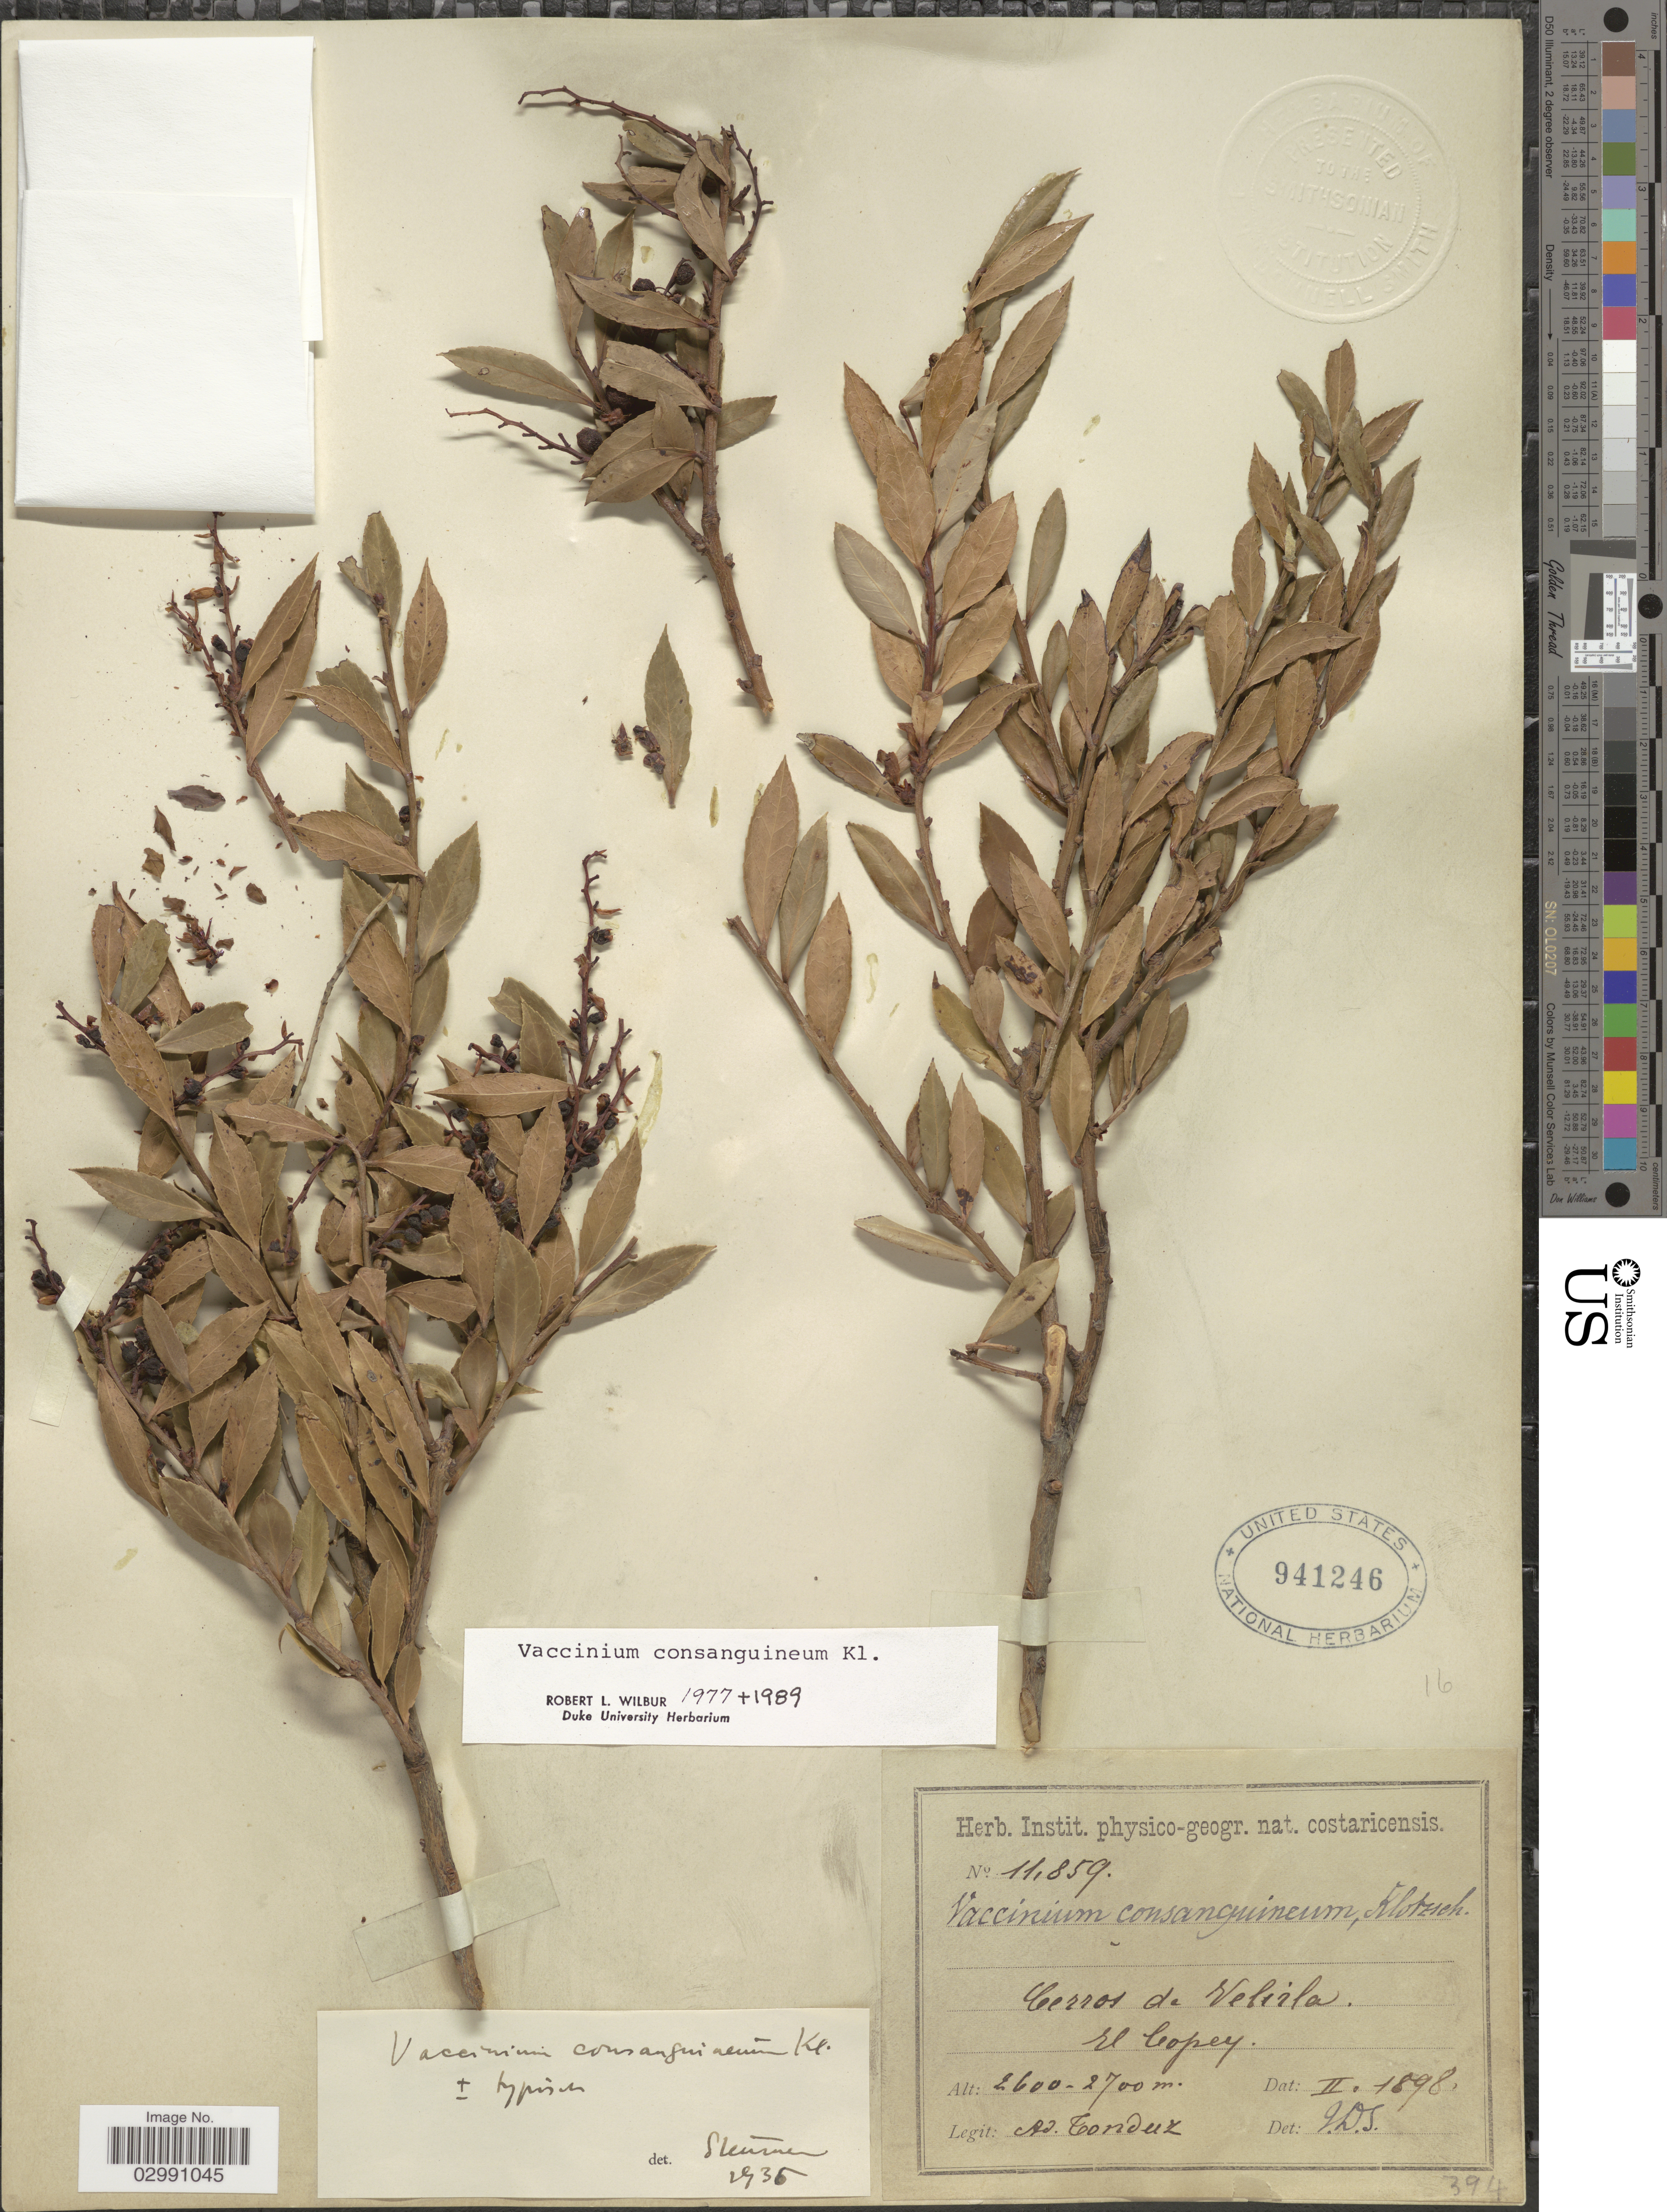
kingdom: Plantae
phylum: Tracheophyta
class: Magnoliopsida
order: Ericales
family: Ericaceae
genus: Vaccinium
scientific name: Vaccinium consanguineum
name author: Klotzsch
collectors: A. Tonduz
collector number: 11859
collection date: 1898-02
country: Costa Rica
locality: Cerros de Velirla, El Copey.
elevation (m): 2600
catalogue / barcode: US 941246